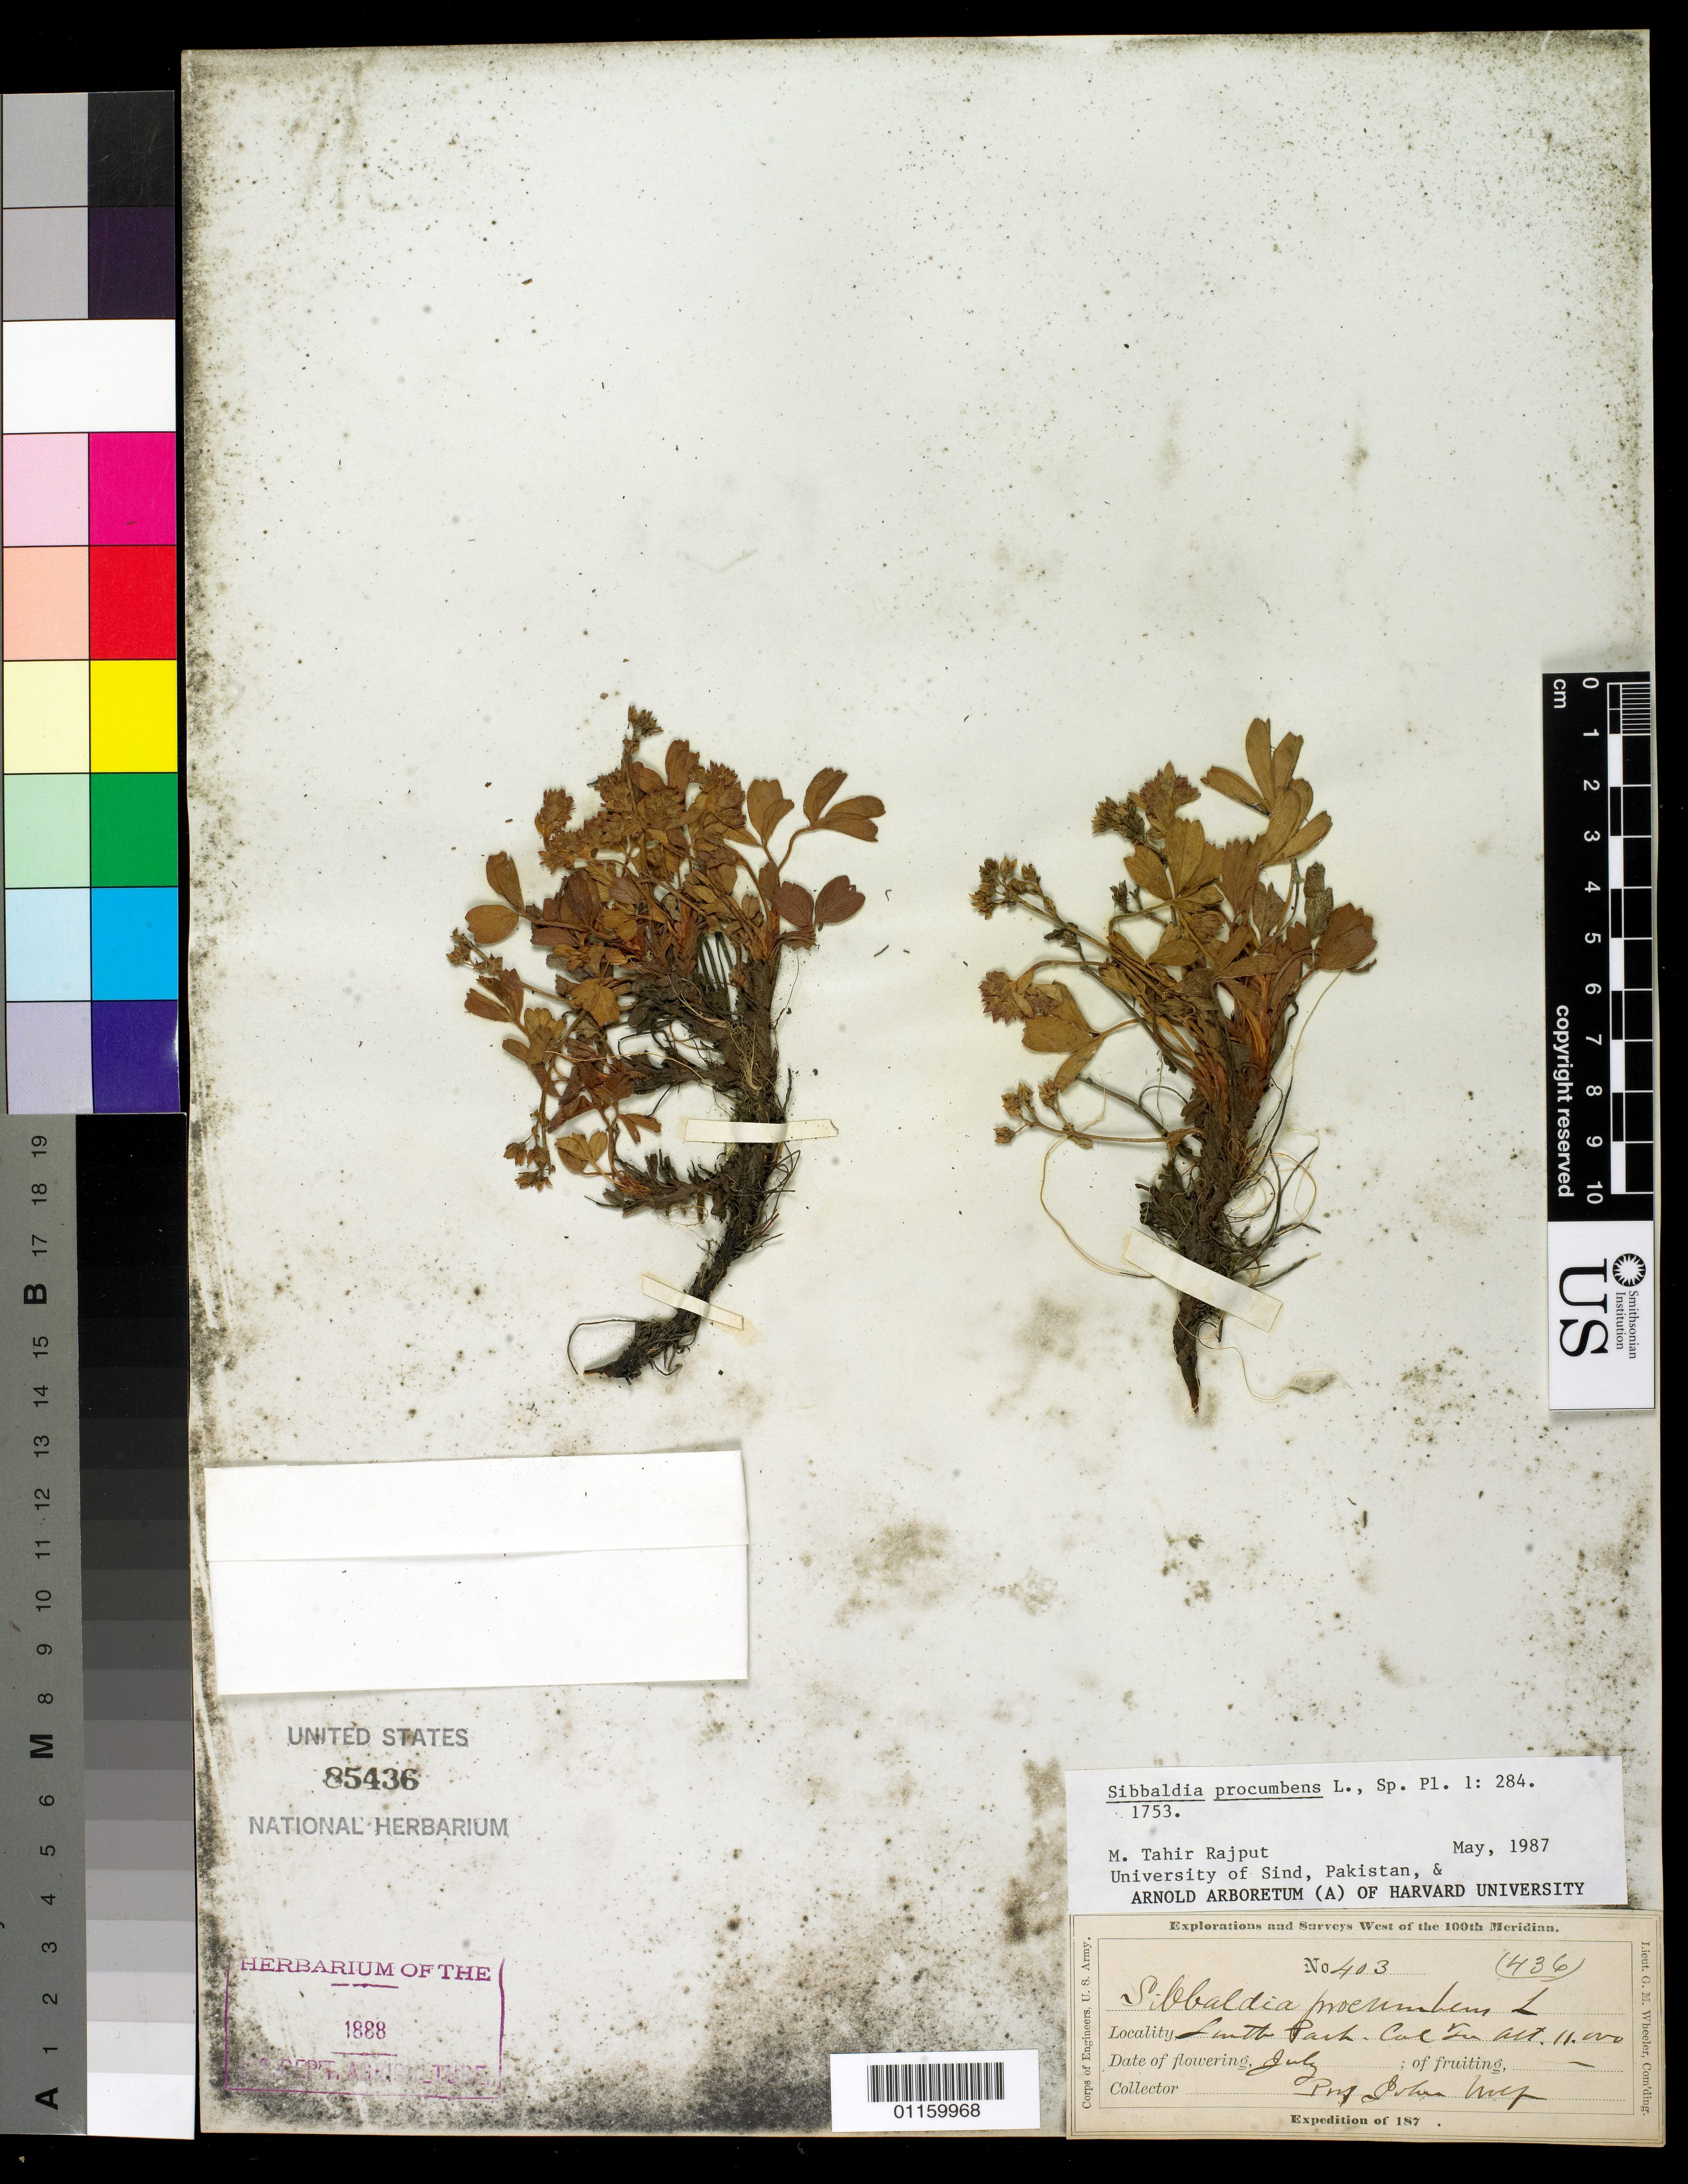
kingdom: Plantae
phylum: Tracheophyta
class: Magnoliopsida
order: Rosales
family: Rosaceae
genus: Sibbaldia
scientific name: Sibbaldia procumbens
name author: L.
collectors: J. Wolf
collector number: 403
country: United States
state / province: Colorado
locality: South Park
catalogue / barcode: US 85436